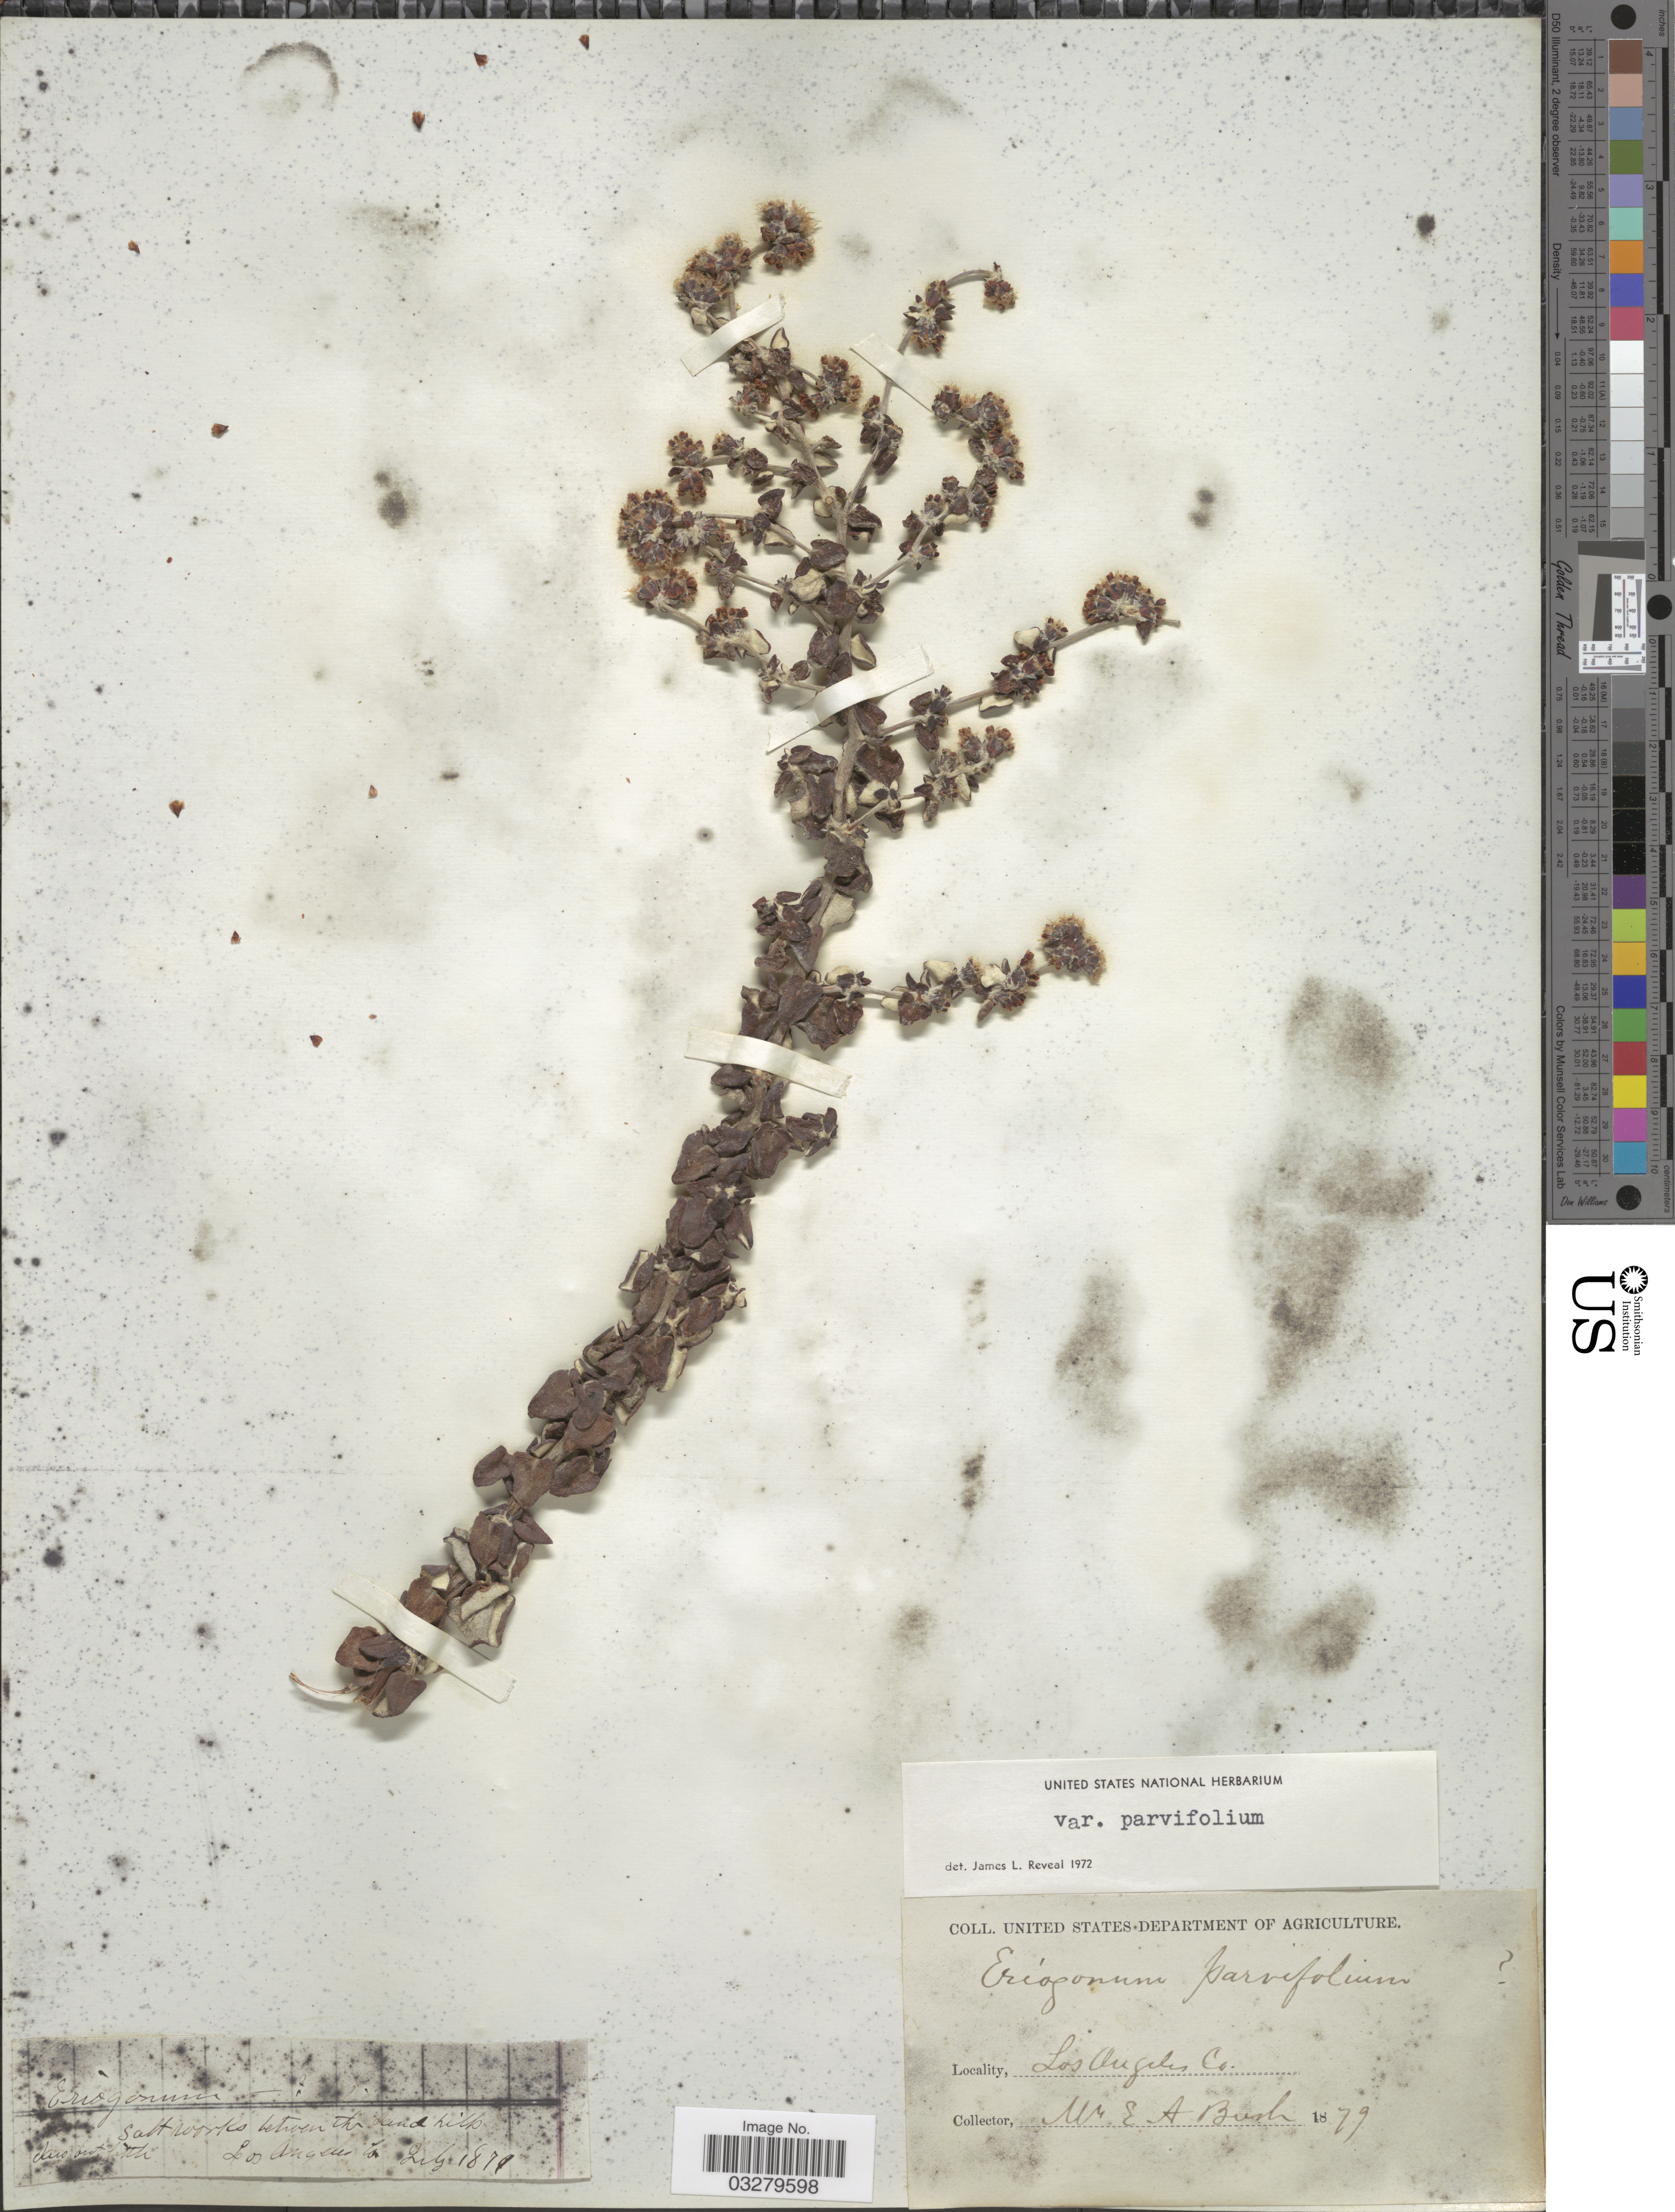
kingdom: Plantae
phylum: Tracheophyta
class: Magnoliopsida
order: Caryophyllales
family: Polygonaceae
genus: Eriogonum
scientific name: Eriogonum parvifolium var. parvifolium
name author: Sm.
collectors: E. Bush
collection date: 1879-07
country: United States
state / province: California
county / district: Los Angeles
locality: Los Angeles Co.